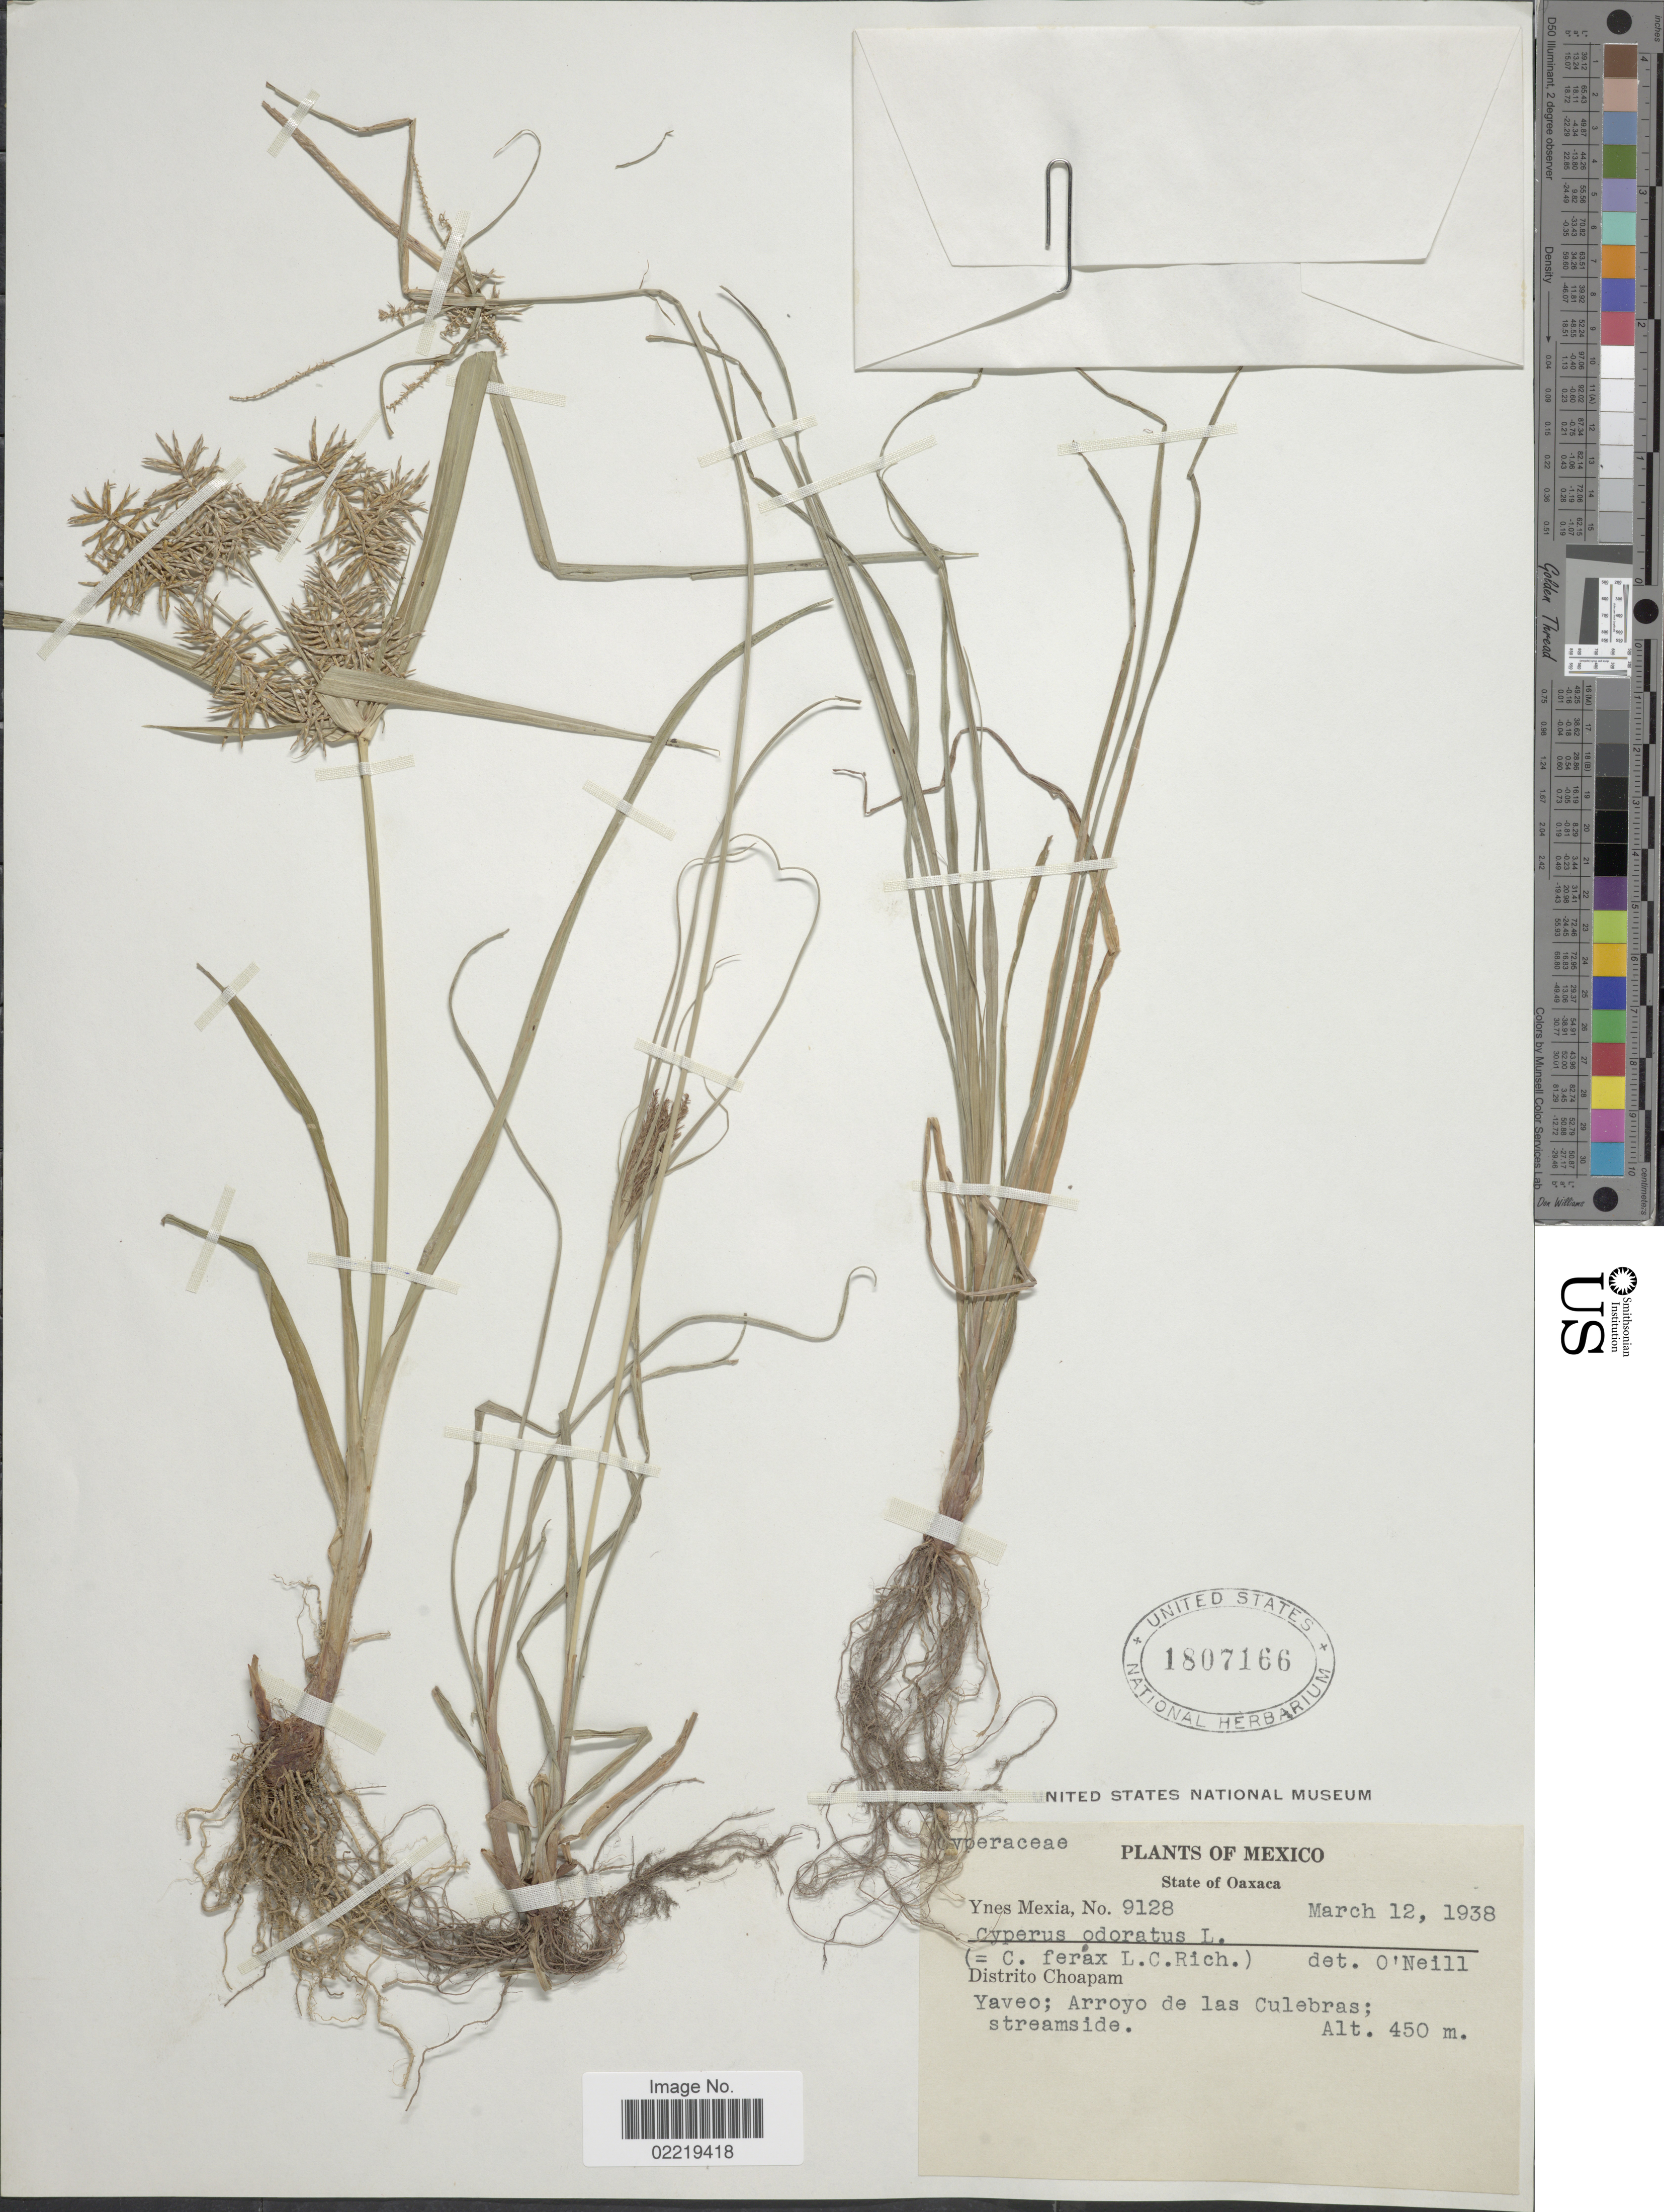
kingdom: Plantae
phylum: Tracheophyta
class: Liliopsida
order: Poales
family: Cyperaceae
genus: Cyperus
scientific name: Cyperus odoratus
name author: L.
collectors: Y. Mexia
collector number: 9128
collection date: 1938-03-12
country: Mexico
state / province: Oaxaca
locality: Yaveo: Arroyo de las Culebras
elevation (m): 450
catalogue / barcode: US 187166